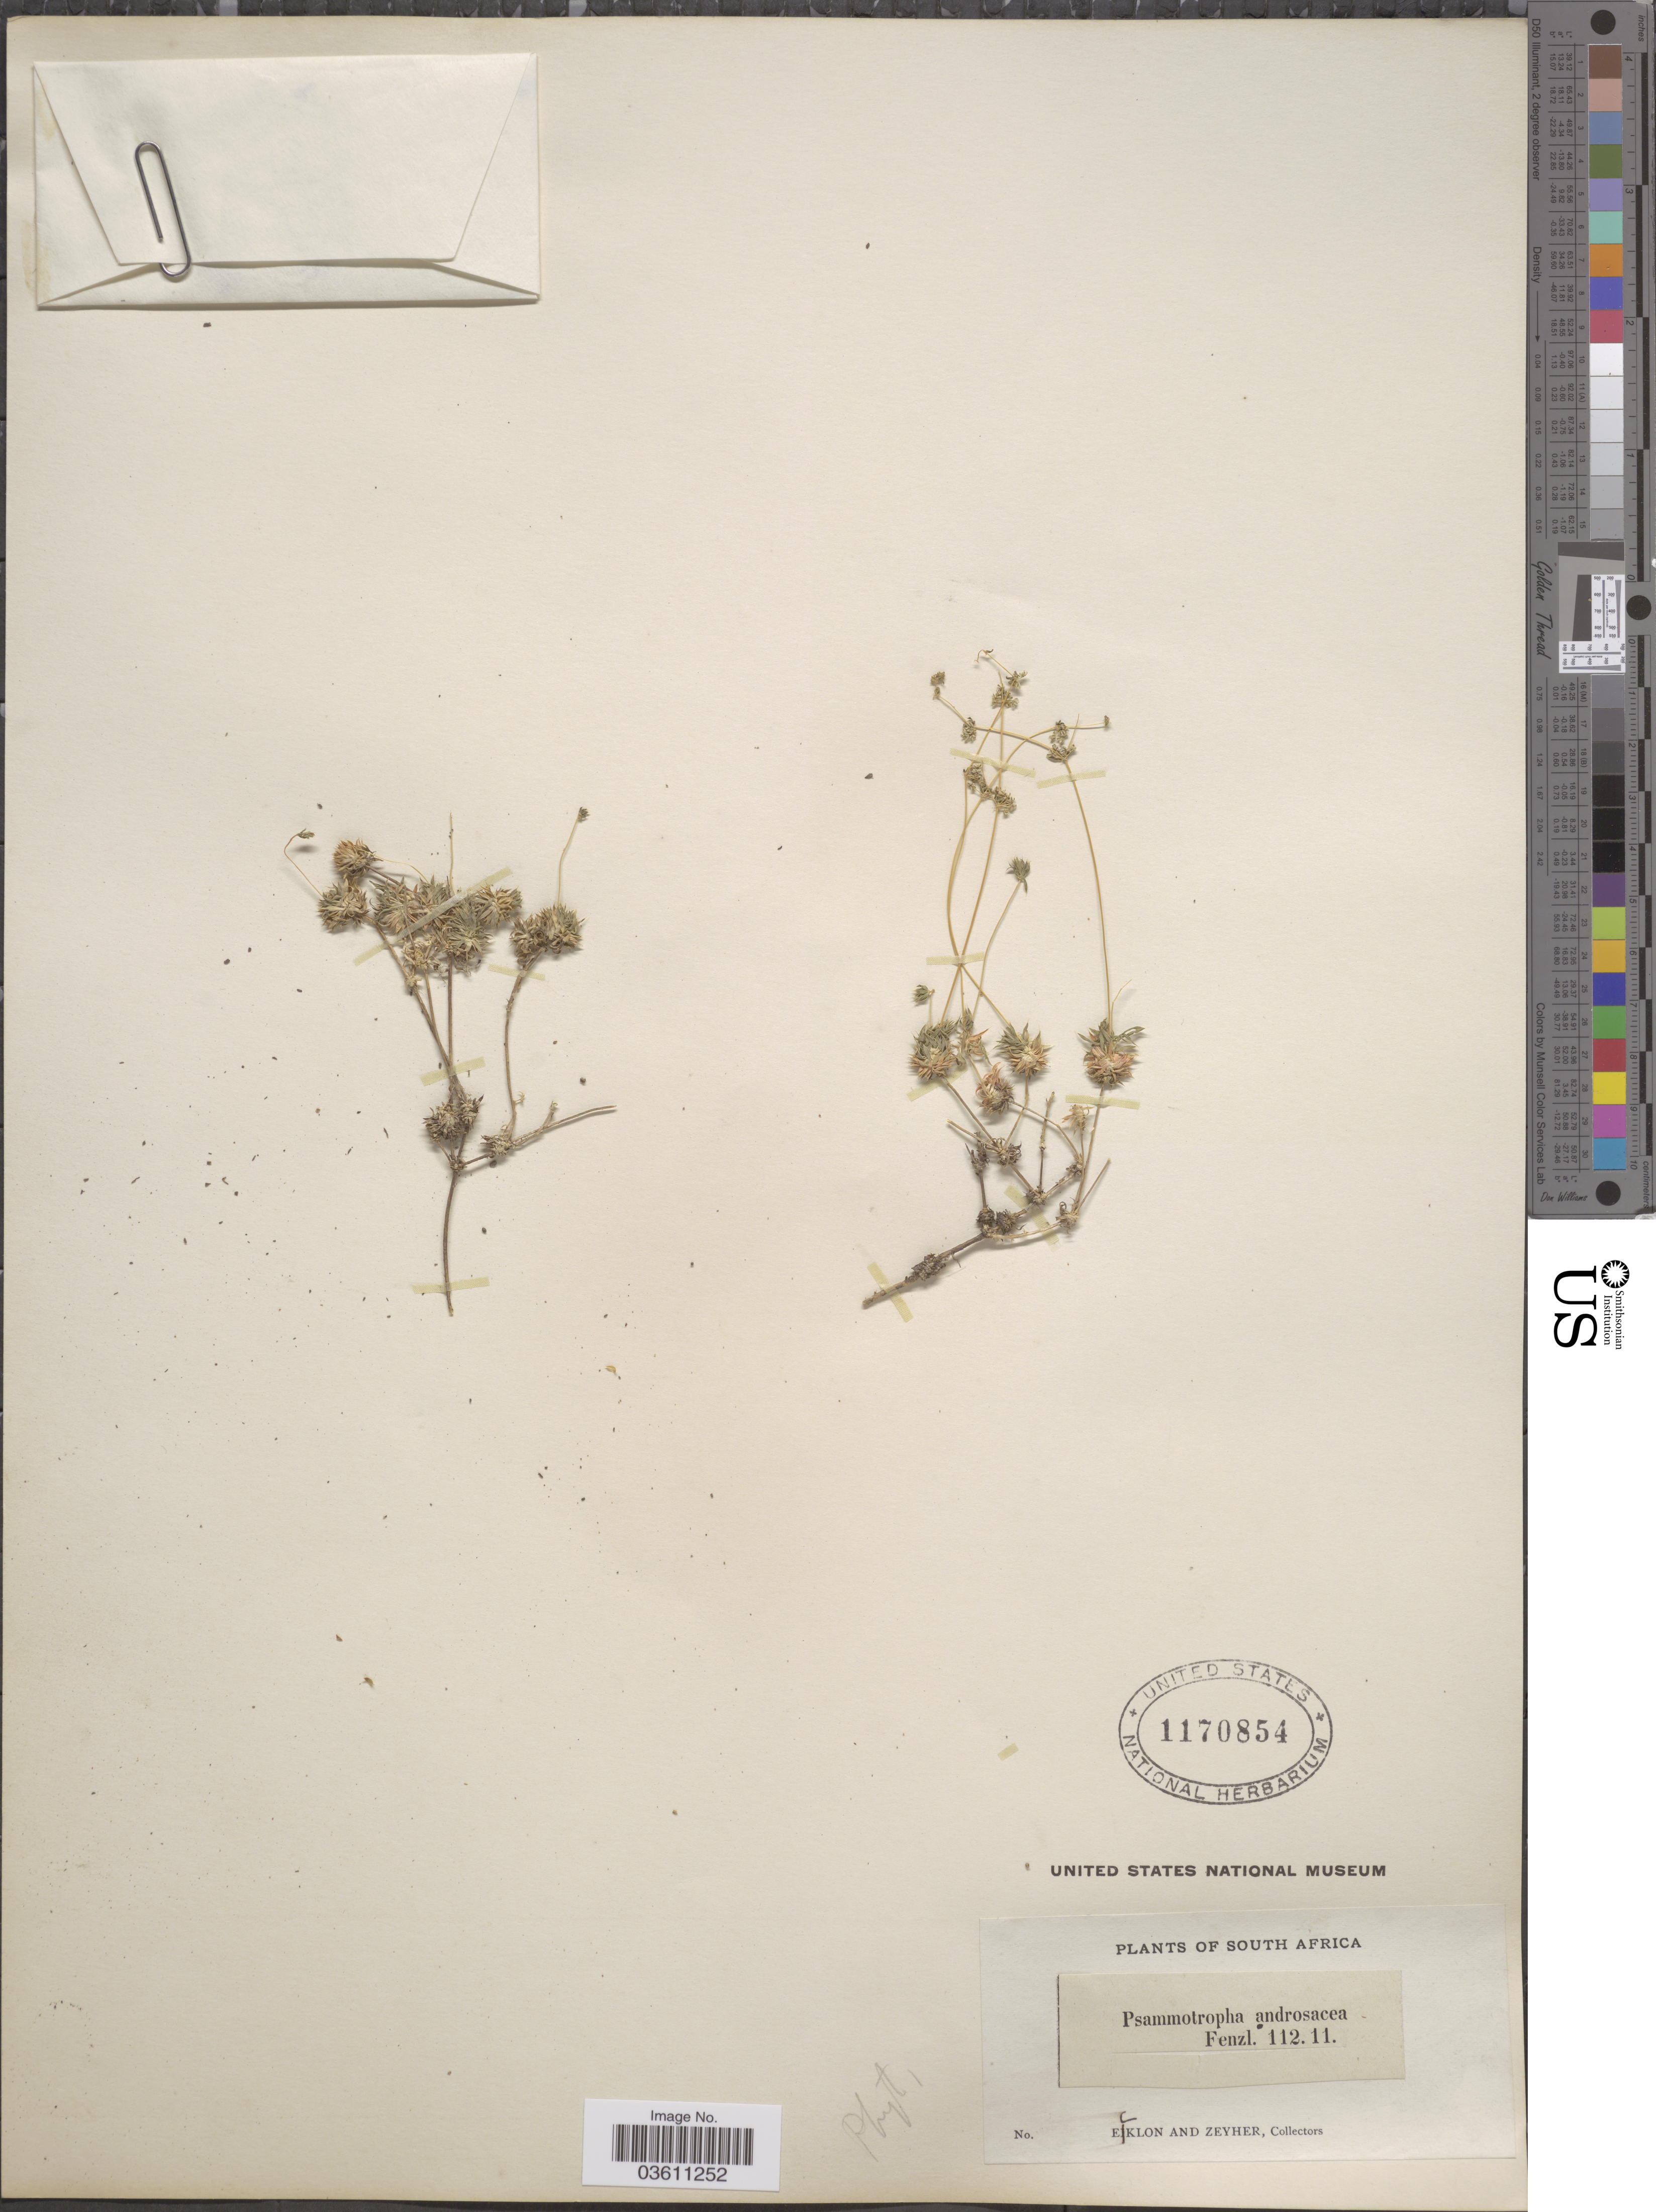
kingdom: Plantae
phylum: Tracheophyta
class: Magnoliopsida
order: Caryophyllales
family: Molluginaceae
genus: Psammotropha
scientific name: Psammotropha androsacea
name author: Fenzl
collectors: -. Ecklon & -. Zeyher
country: South Africa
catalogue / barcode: US 1170854